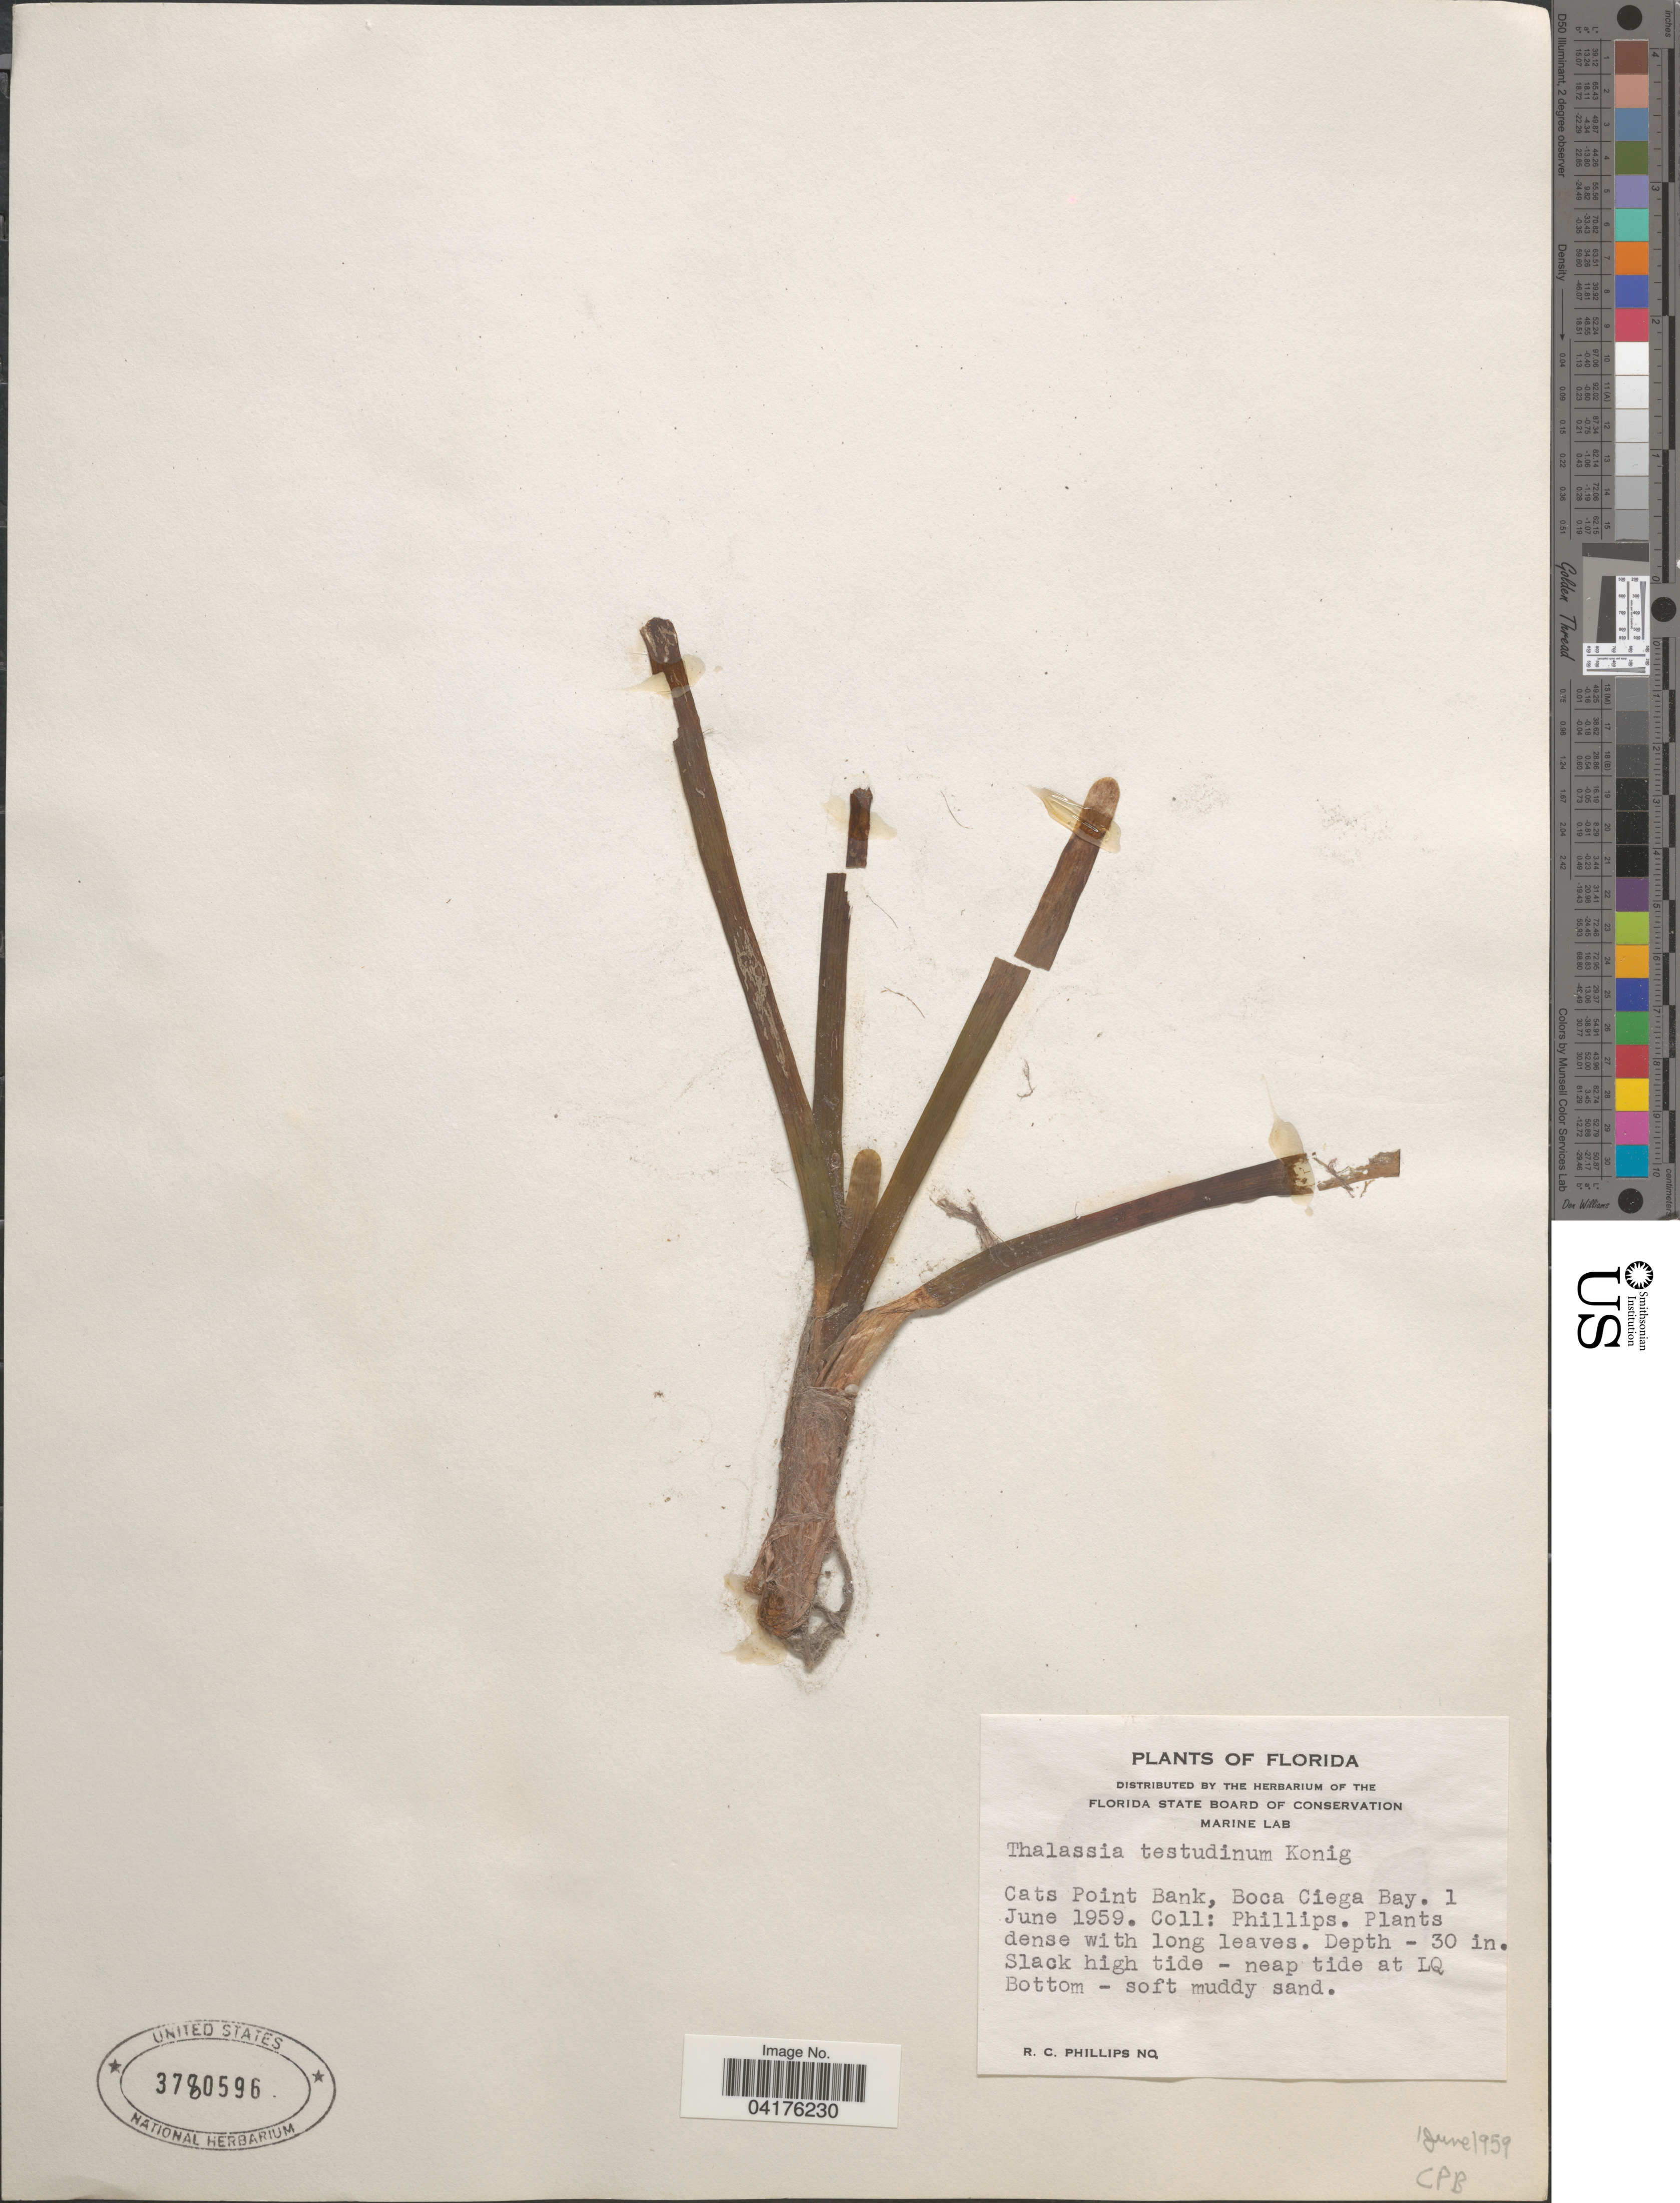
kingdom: Plantae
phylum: Tracheophyta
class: Liliopsida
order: Alismatales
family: Hydrocharitaceae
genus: Thalassia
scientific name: Thalassia testudinum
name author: Banks & Sol. ex K.D. Koenig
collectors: R. C. Phillips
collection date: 1959-06-01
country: United States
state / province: Florida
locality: Cats Point Bank, Boca Ciega Bay.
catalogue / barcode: US 3780596